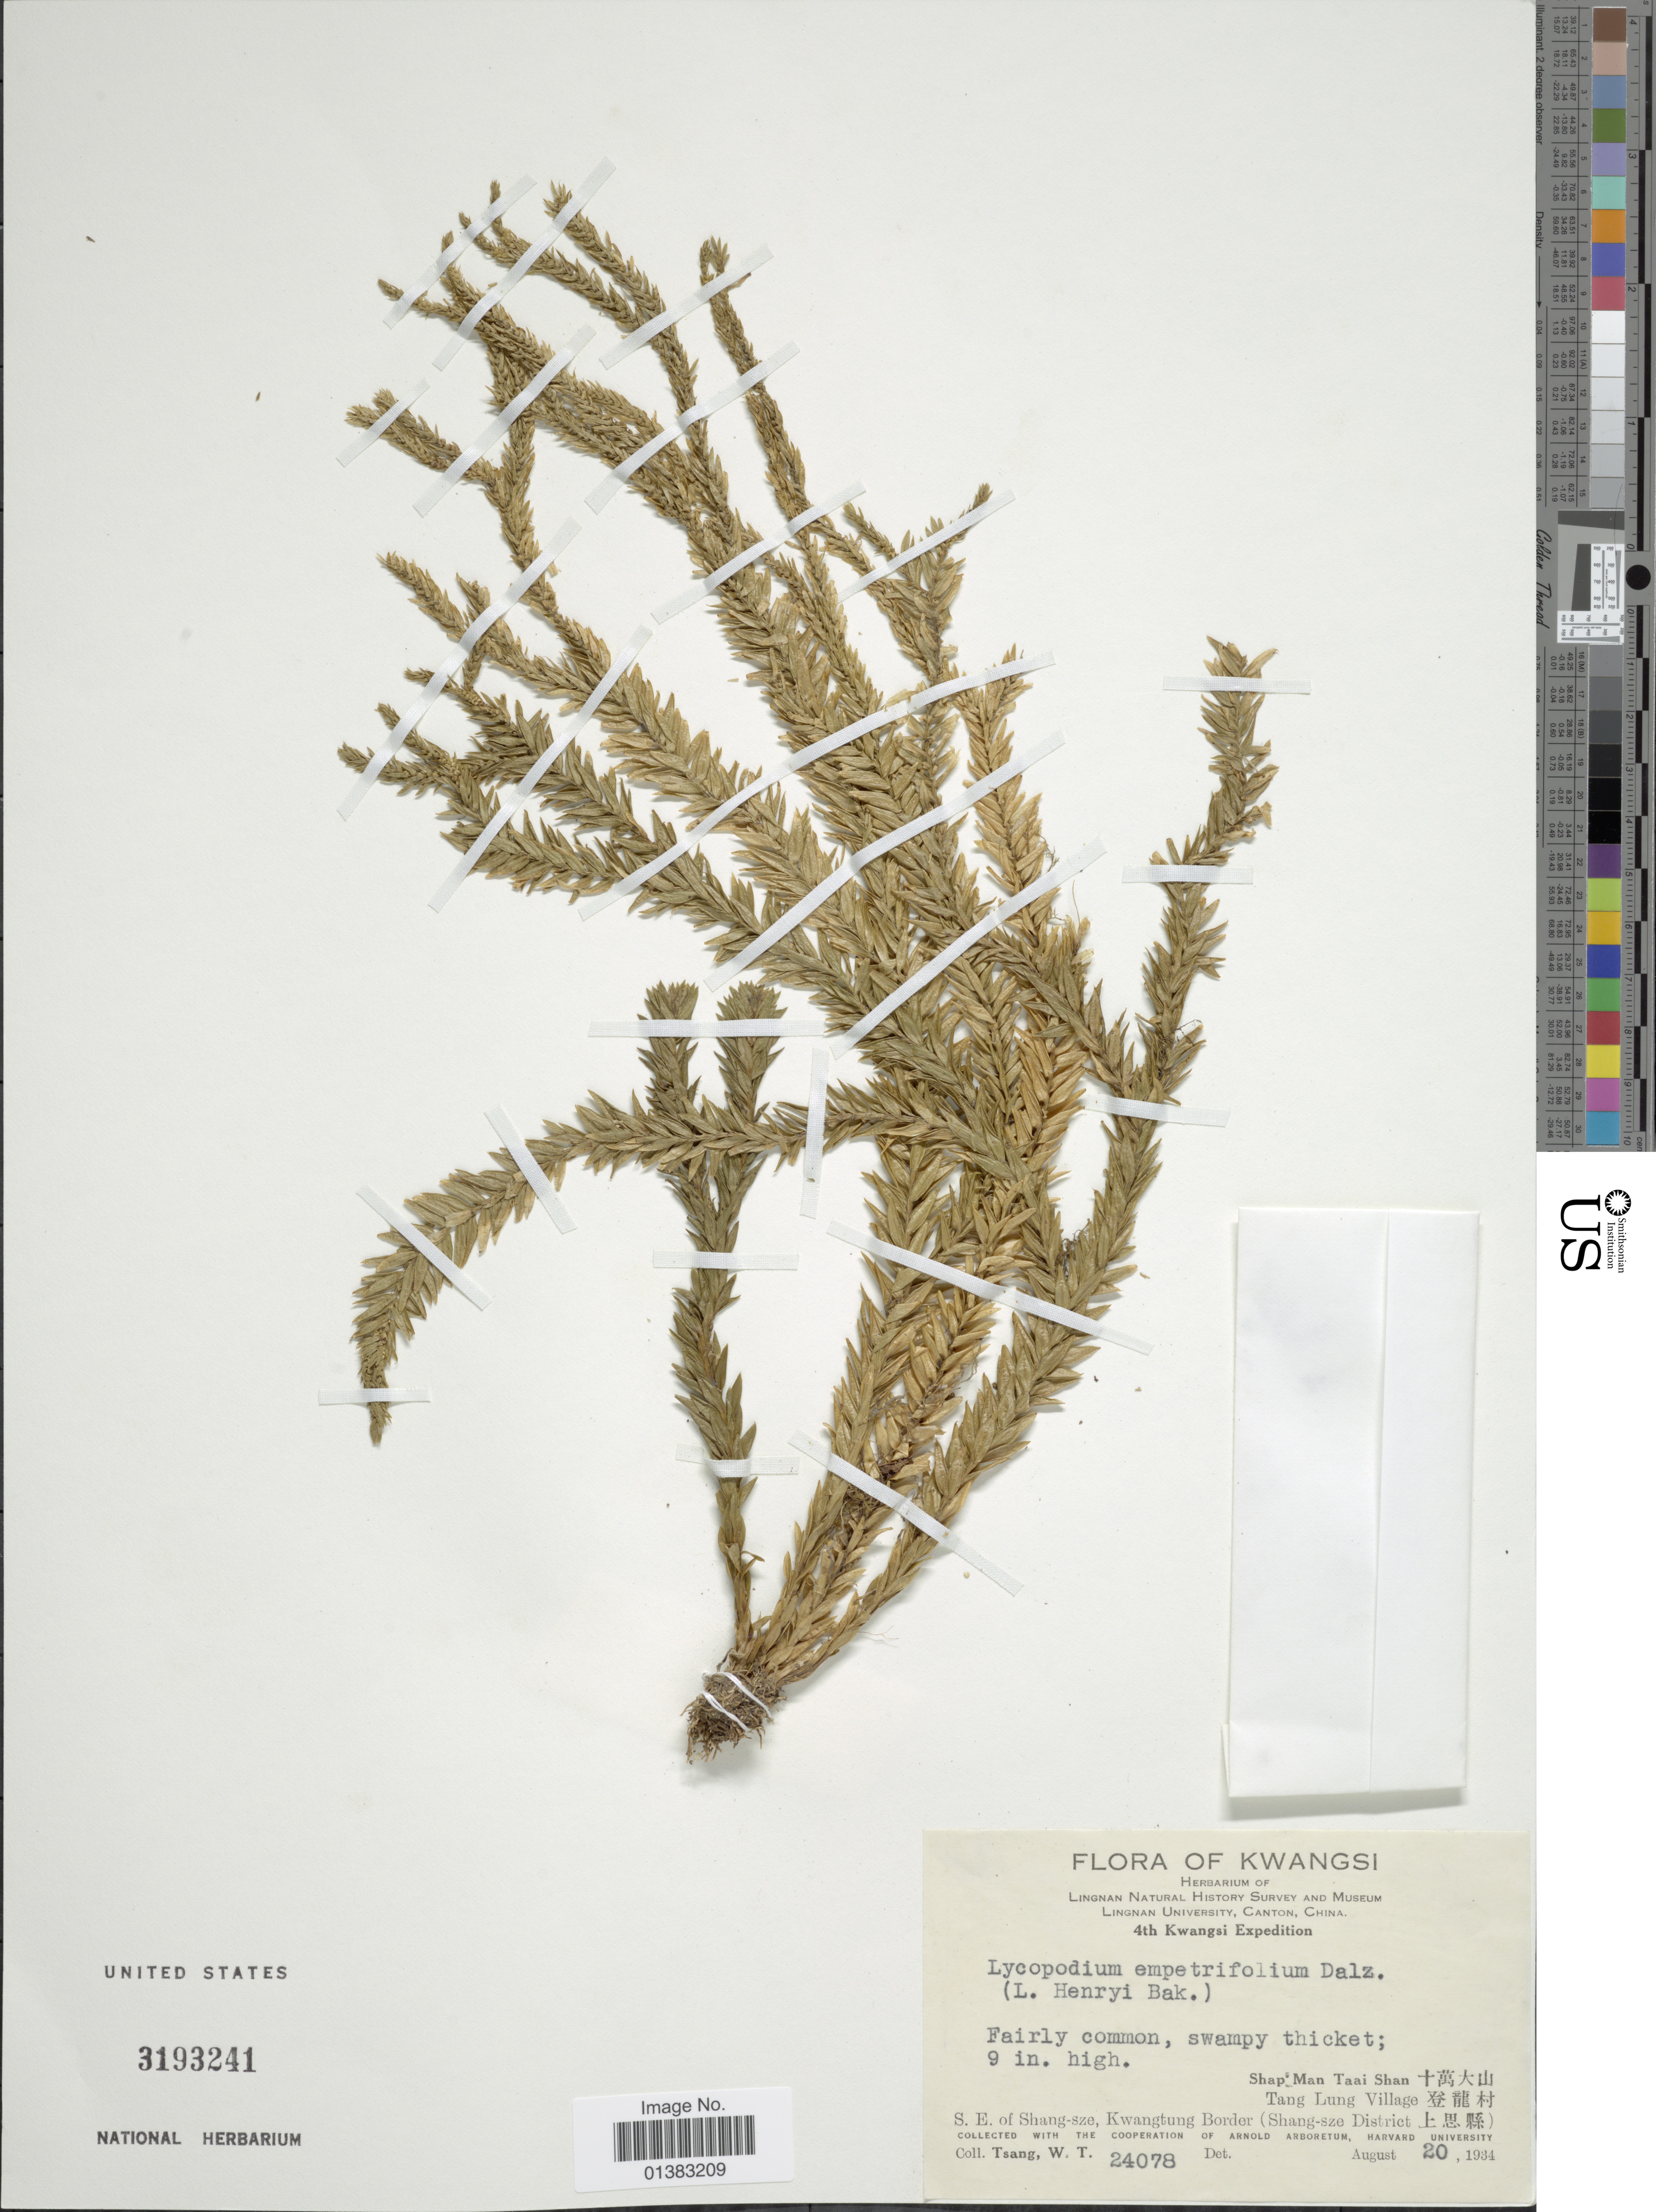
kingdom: Plantae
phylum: Tracheophyta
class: Lycopodiopsida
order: Lycopodiales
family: Lycopodiaceae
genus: Phlegmariurus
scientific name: Phlegmariurus fordii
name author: (Baker) Ching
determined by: Field, A. R.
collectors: W. T. Tsang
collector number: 24078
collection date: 1934-08-20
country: China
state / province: Guangxi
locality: Kwangsi, Shap Man Taai Shan X, Tang Lung Village X, S.E. of Shang-sze, Kwangtung Border (Shang-sze District X)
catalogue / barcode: US 3193241